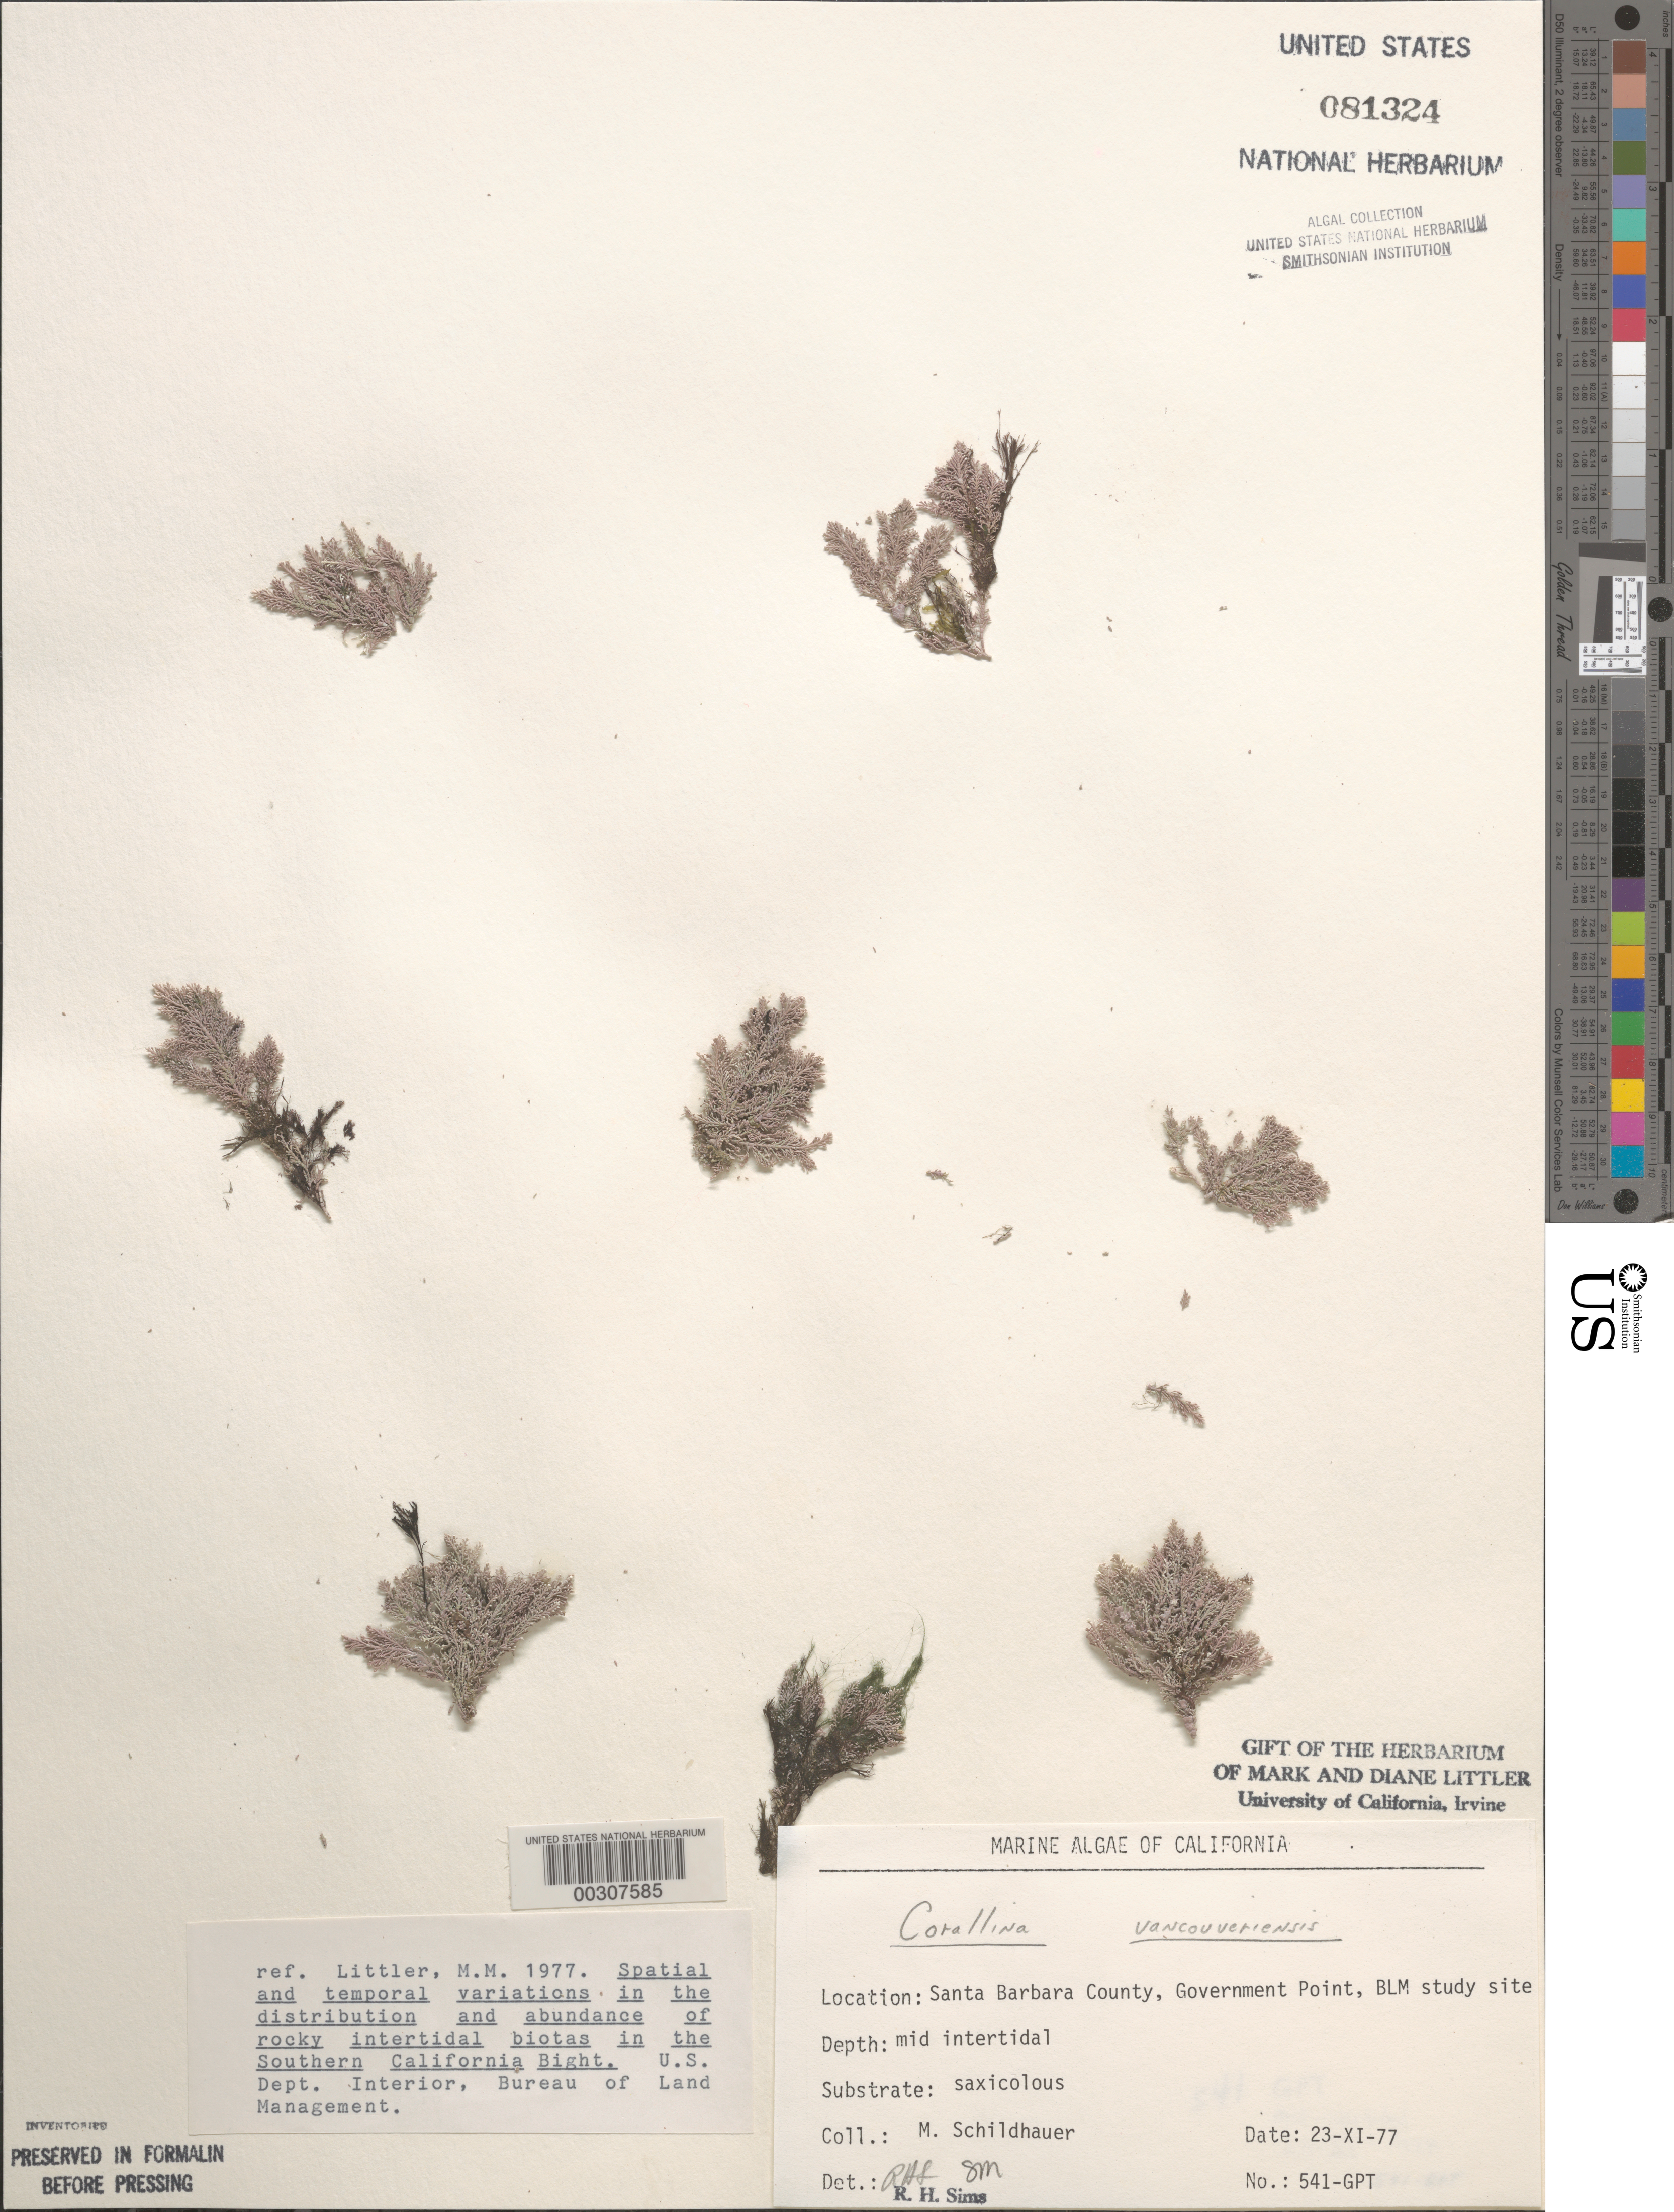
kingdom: Plantae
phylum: Rhodophyta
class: Florideophyceae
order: Corallinales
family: Corallinaceae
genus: Corallina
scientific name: Corallina vancouveriensis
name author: Yendo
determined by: Sims, Robert H.; Murray, S. N.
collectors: M. Schildhauer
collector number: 541-gpt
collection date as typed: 23 Nov 1977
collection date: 1977-11-23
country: United States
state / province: California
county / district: Santa Barbara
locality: Government Point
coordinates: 34 26'31"N, 120 24'06"W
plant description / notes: BLM-SOCALBIGHT Rocky Intertidal Survey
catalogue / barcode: US 81324